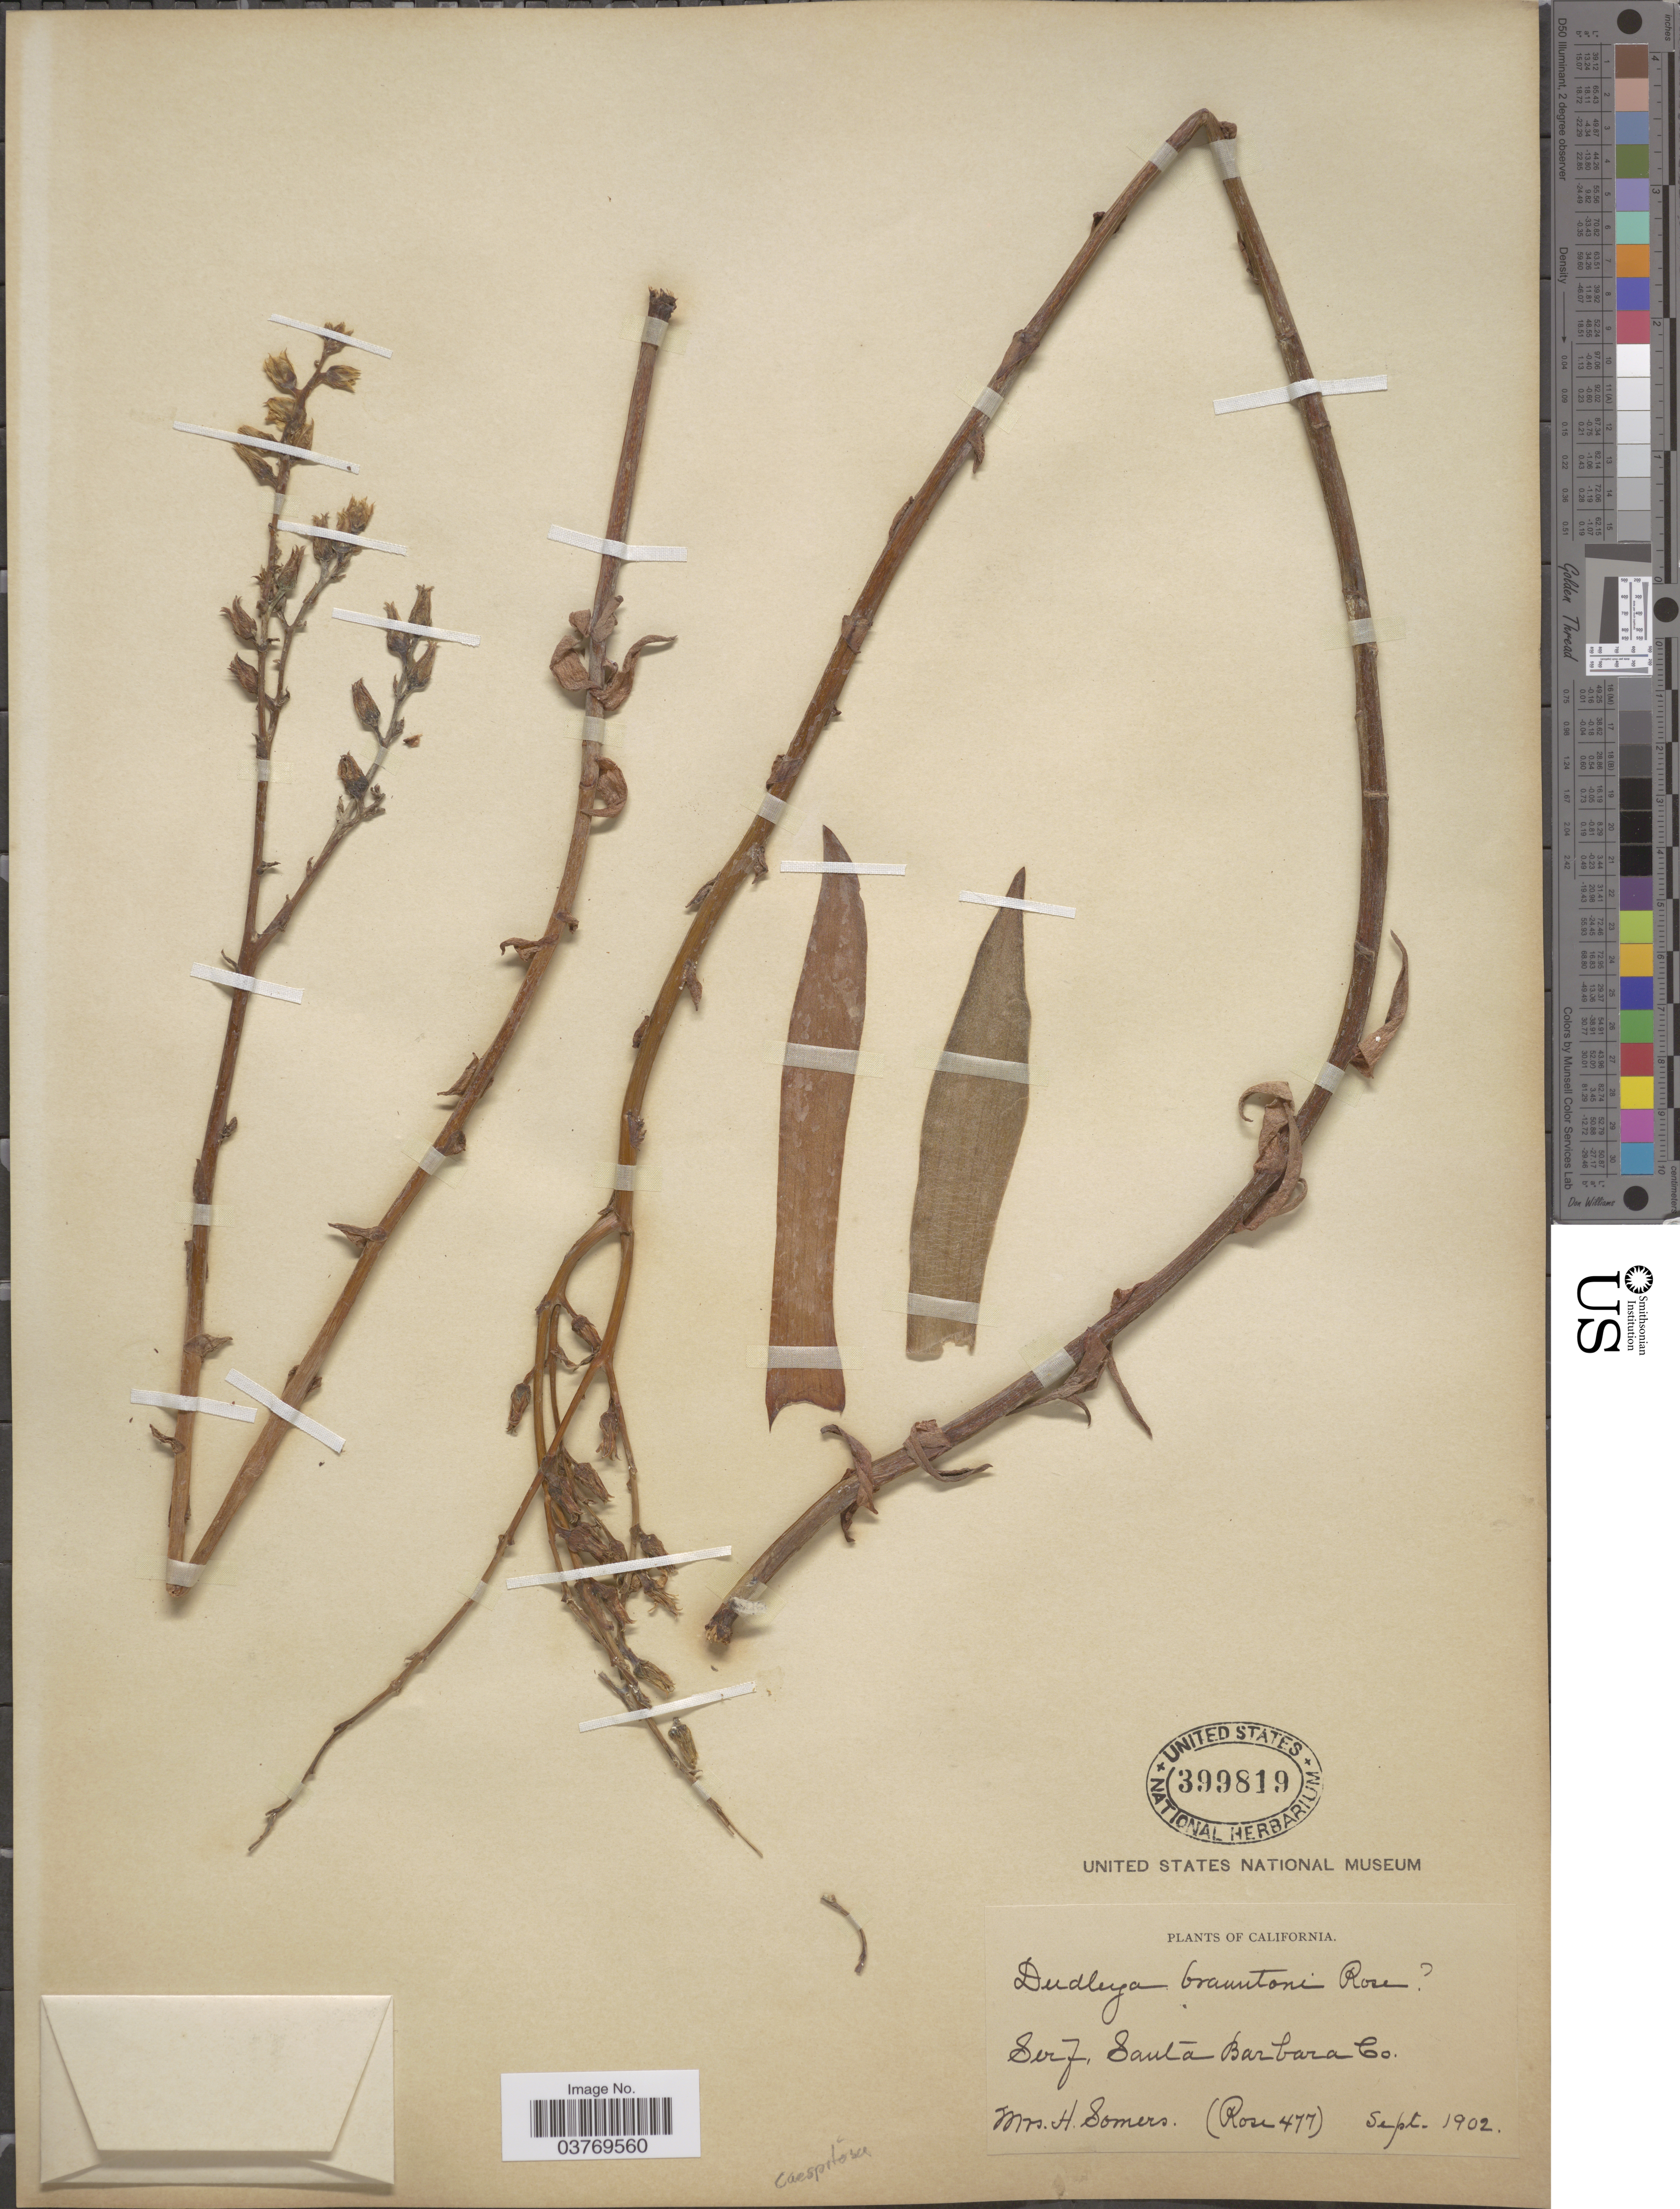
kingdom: Plantae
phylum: Tracheophyta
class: Magnoliopsida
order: Saxifragales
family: Crassulaceae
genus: Dudleya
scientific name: Dudleya caespitosa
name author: (Haw.) Britton & Rose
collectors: H. Somers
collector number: Rose477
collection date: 1902-09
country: United States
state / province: California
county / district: Santa Barbara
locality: Serf, Santa Barbara Co.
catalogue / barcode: US 399819